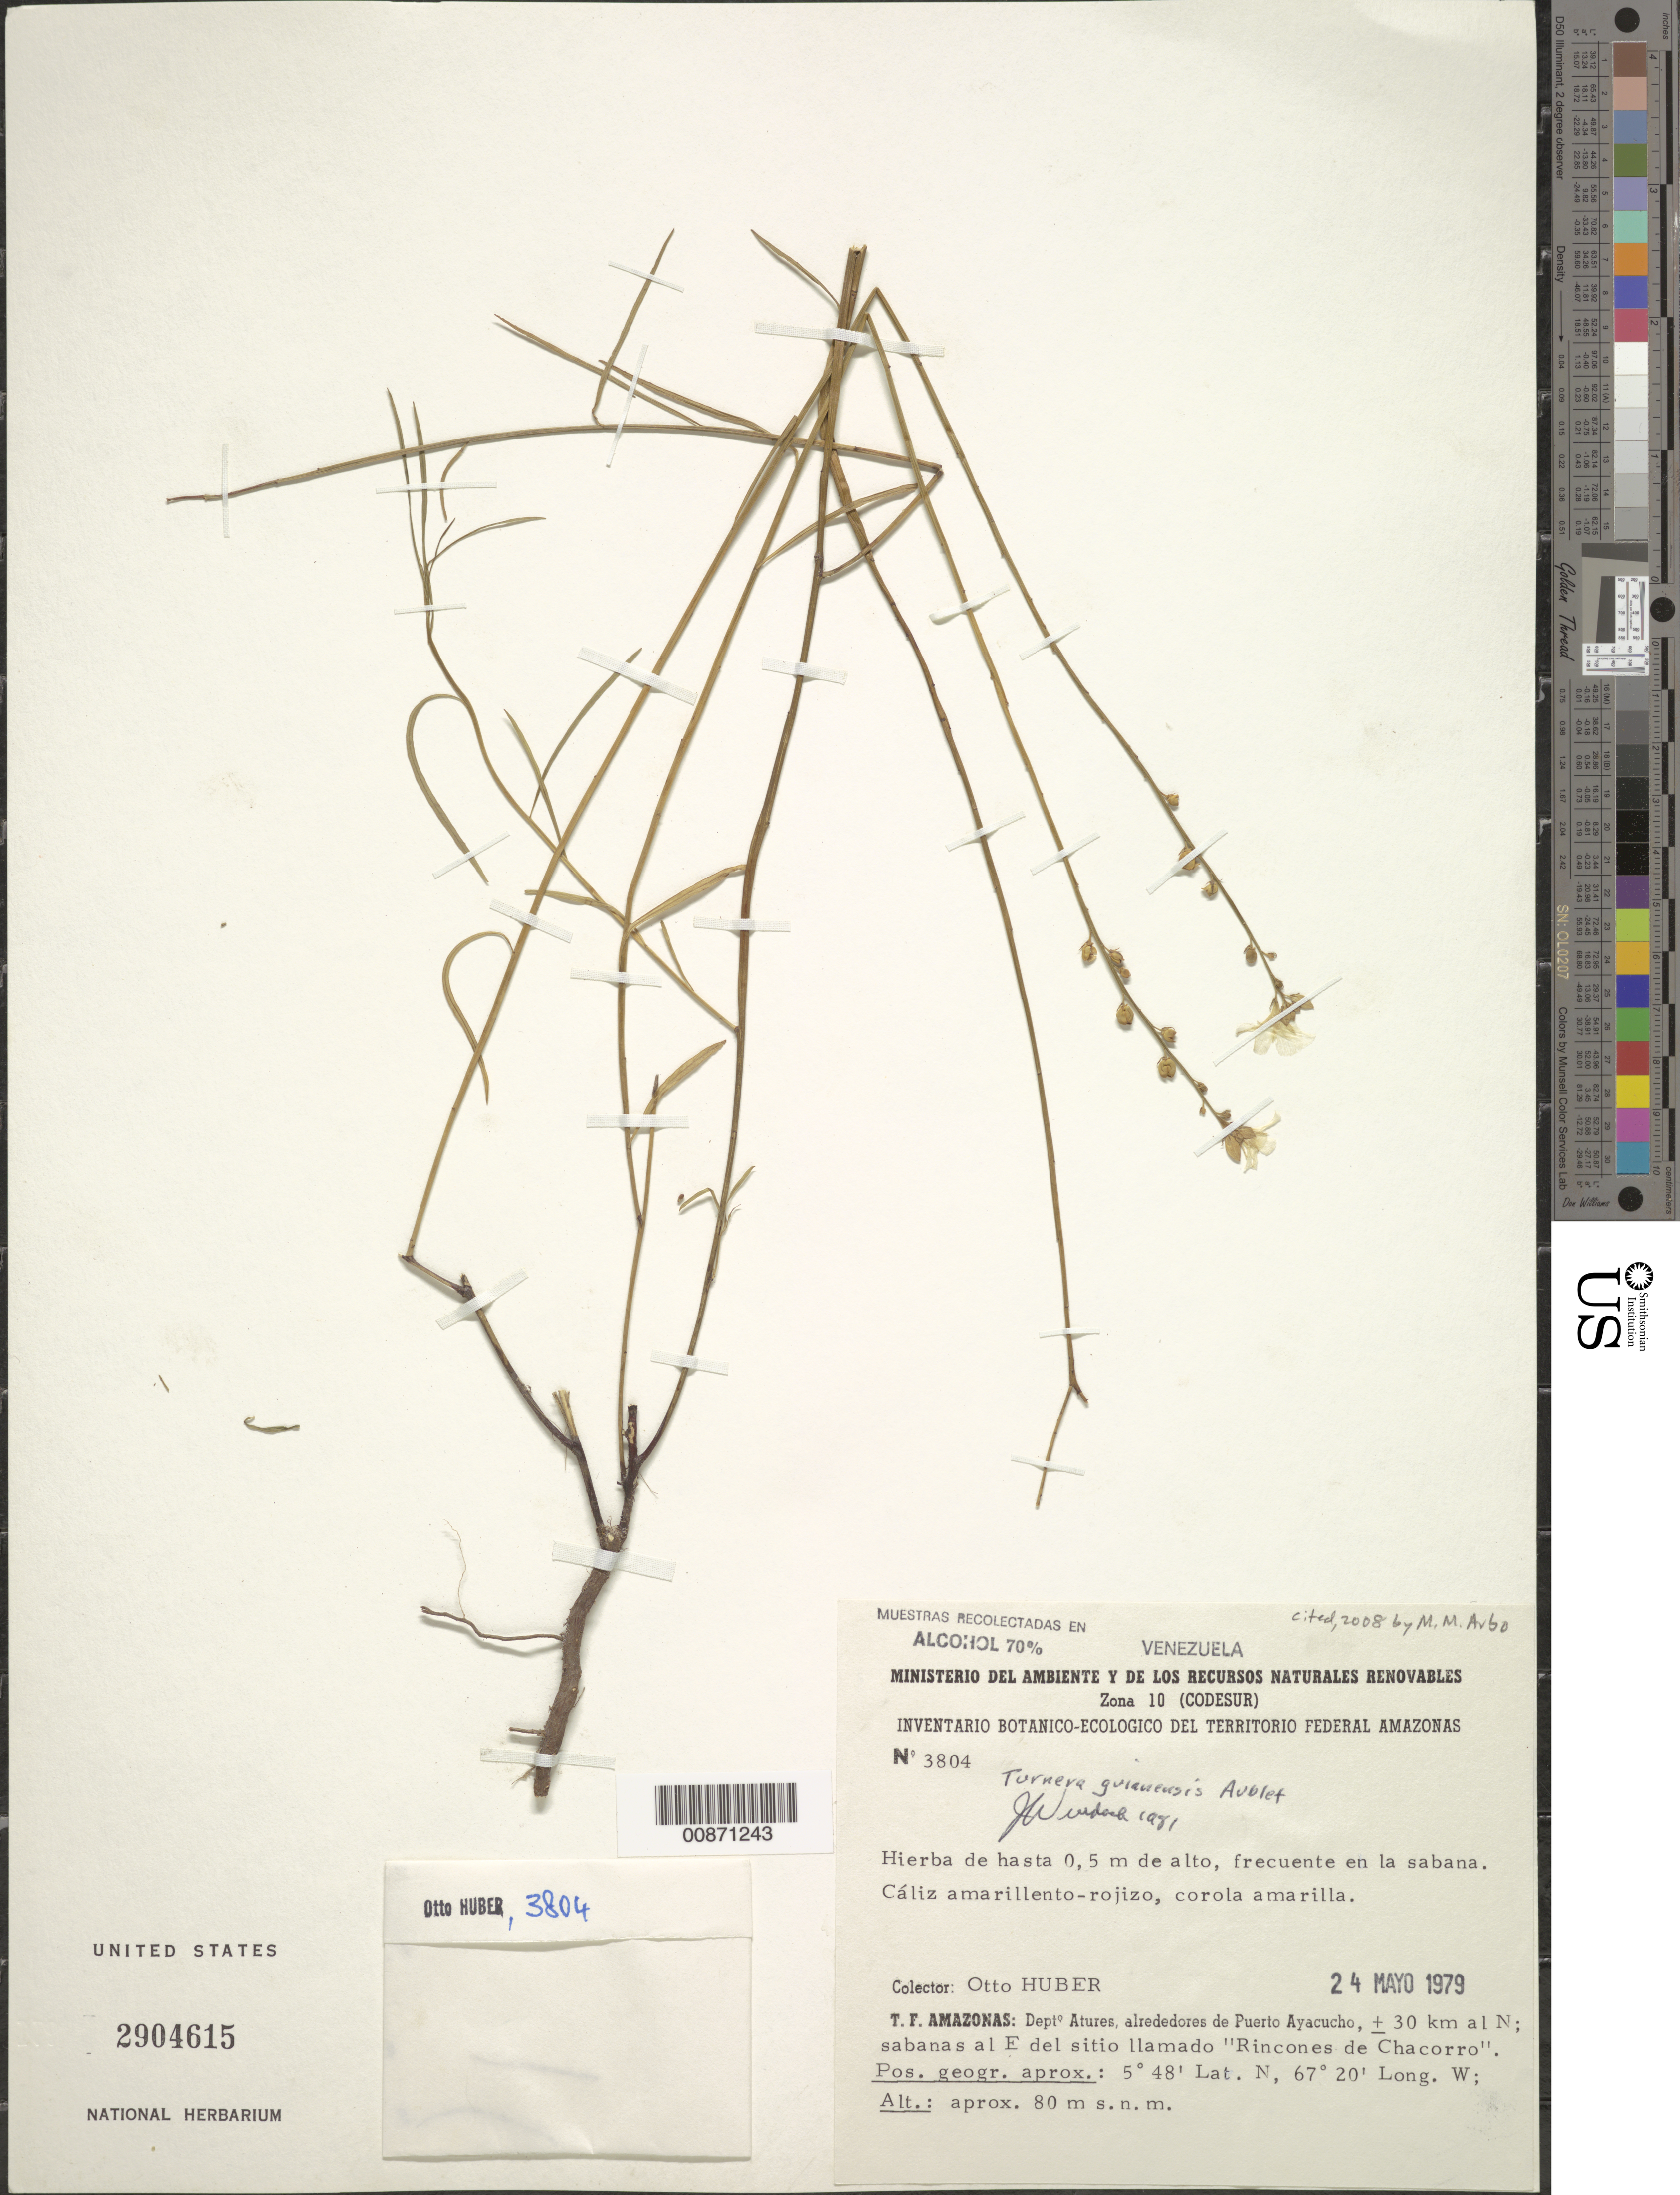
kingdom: Plantae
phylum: Tracheophyta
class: Magnoliopsida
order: Malpighiales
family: Turneraceae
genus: Turnera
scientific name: Turnera guianensis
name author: Aubl.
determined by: Wurdack, John J., (US), US (UNITED STATES)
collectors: O. Huber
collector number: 3804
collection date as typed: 24-May-79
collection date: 1979-05-24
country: Venezuela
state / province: Amazonas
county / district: Atures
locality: Puerto Ayacucho, ± 30 km N, Rincones de Chacorro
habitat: Sabana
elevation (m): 80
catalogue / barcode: US 2904615